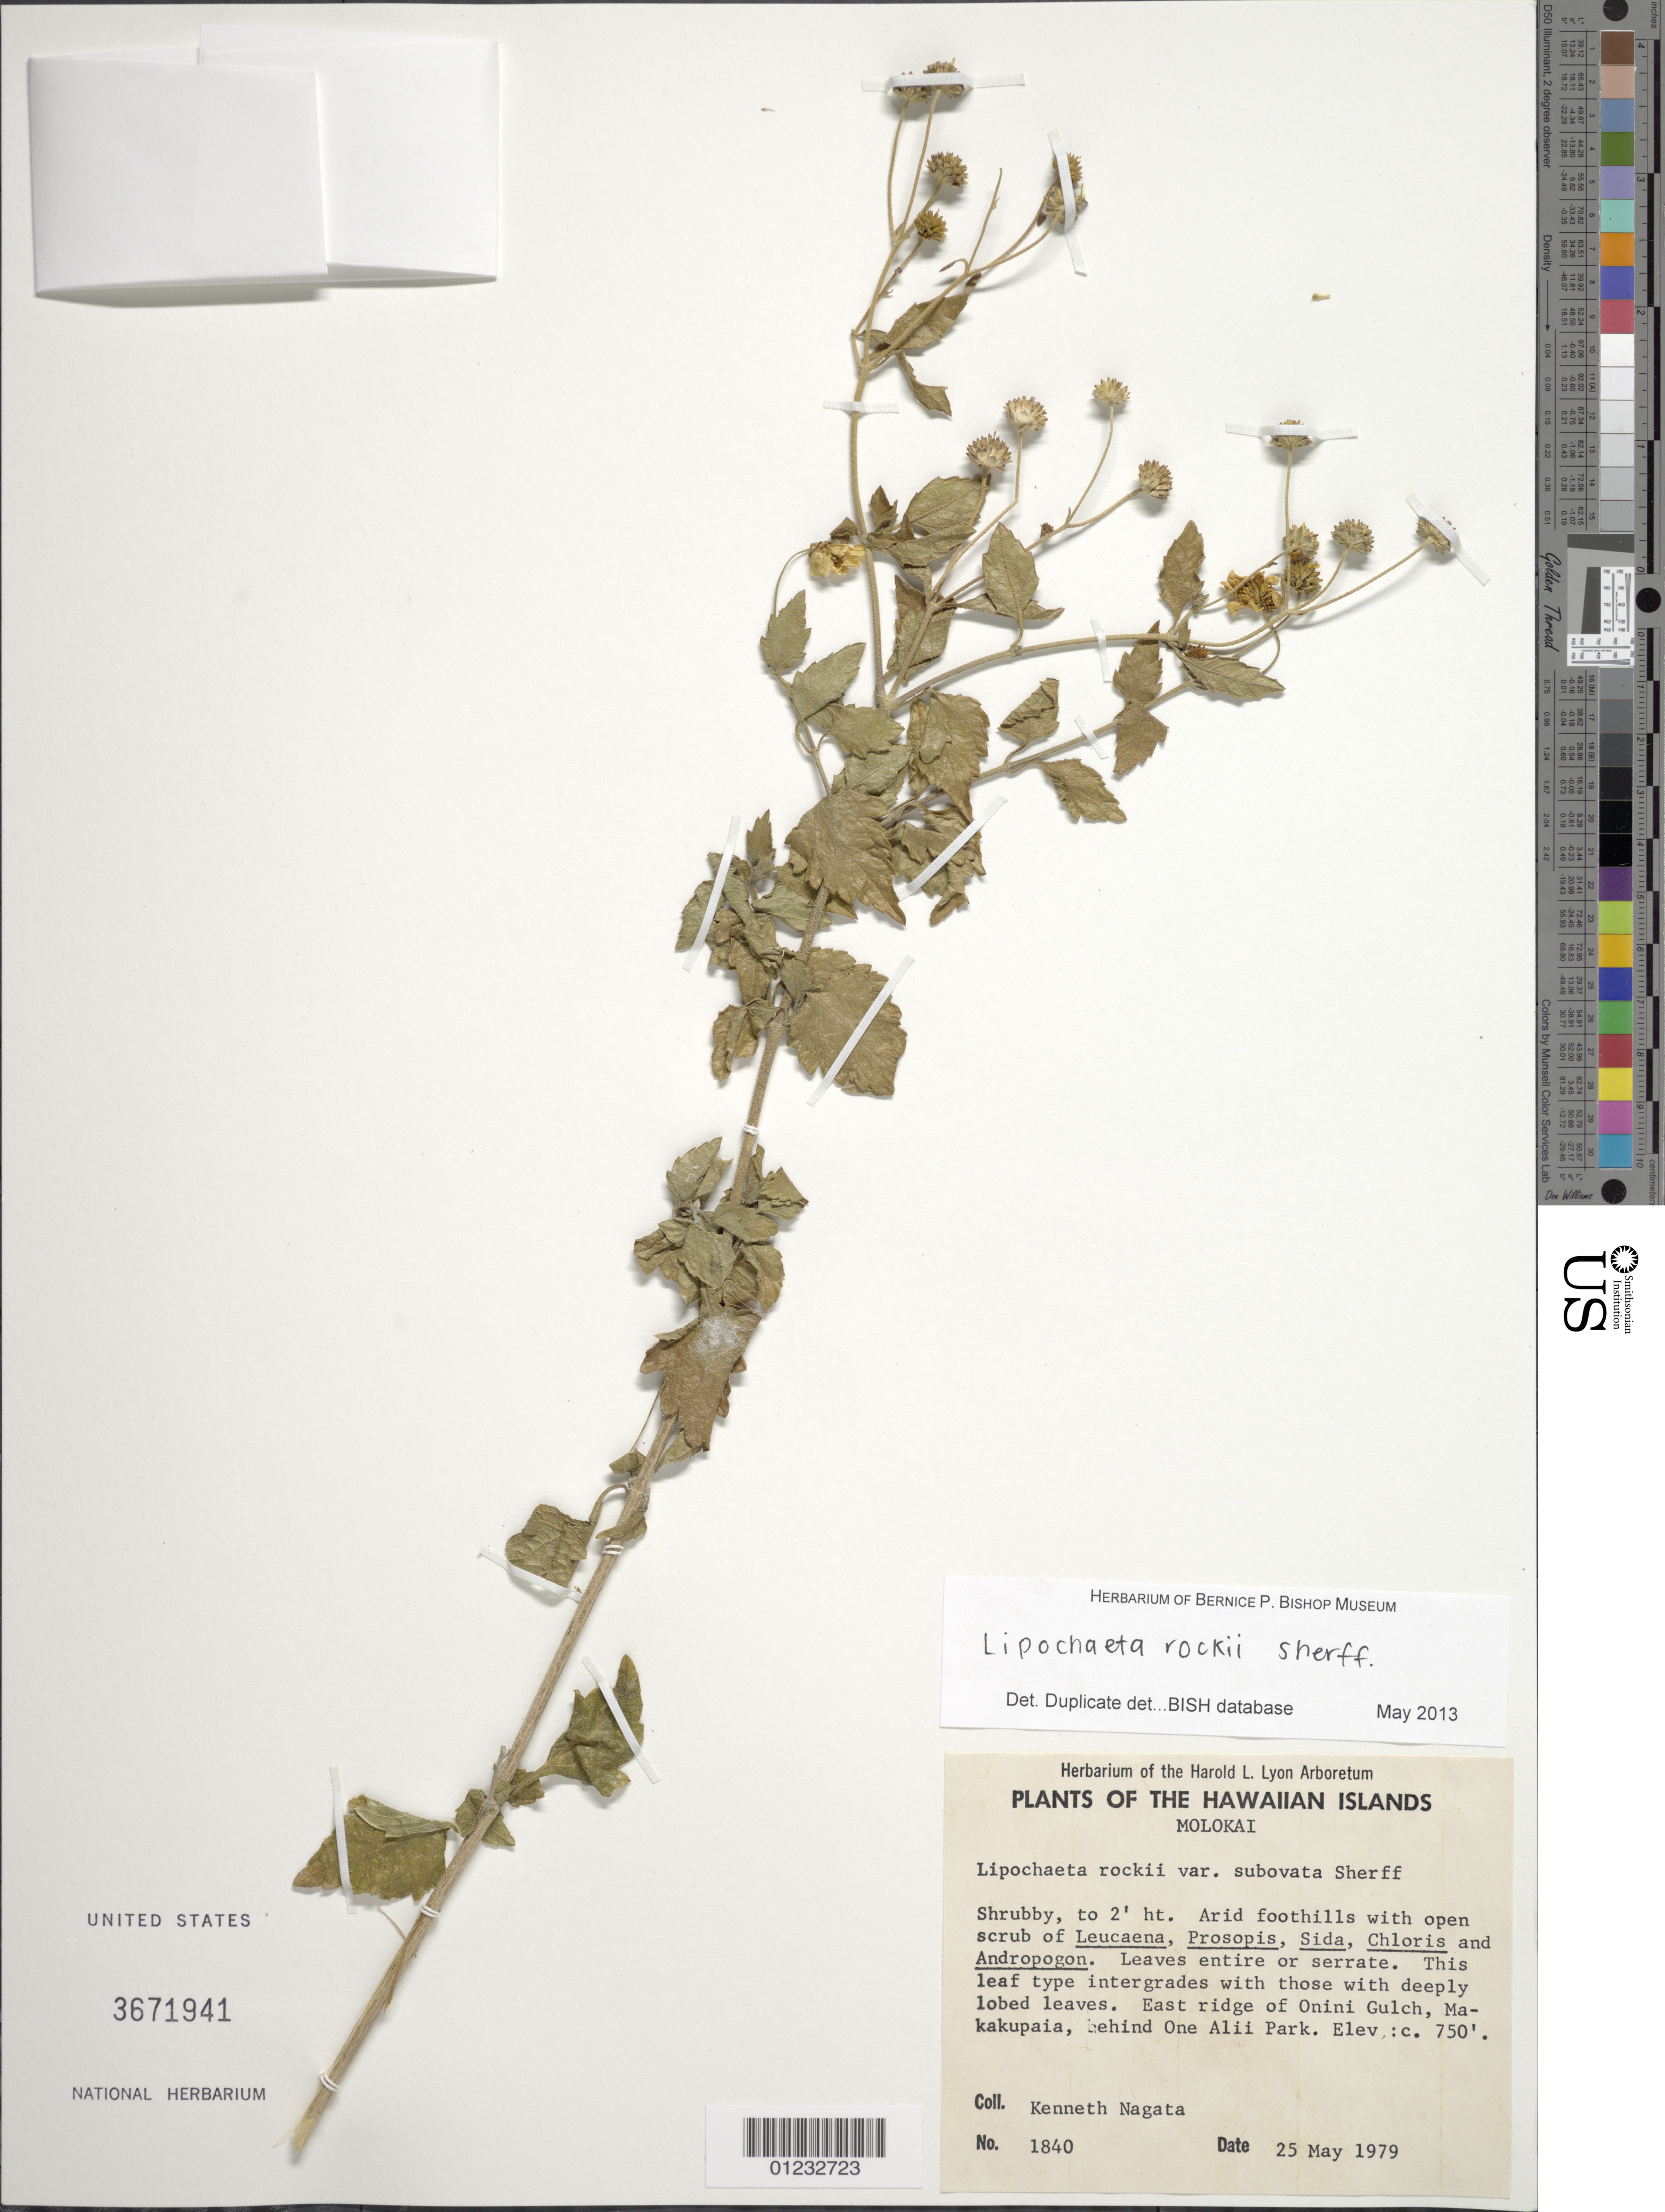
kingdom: Plantae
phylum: Tracheophyta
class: Magnoliopsida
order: Asterales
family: Asteraceae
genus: Lipochaeta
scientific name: Lipochaeta rockii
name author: Sherff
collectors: K. Nagata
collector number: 1840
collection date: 1979-05-25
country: United States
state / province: Hawaii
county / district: Maui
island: Moloka'i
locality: East ridge of Onini gulch, Makakupaia, behind One Alii Park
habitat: Arid foothills with open scrub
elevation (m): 229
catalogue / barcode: US 3671941